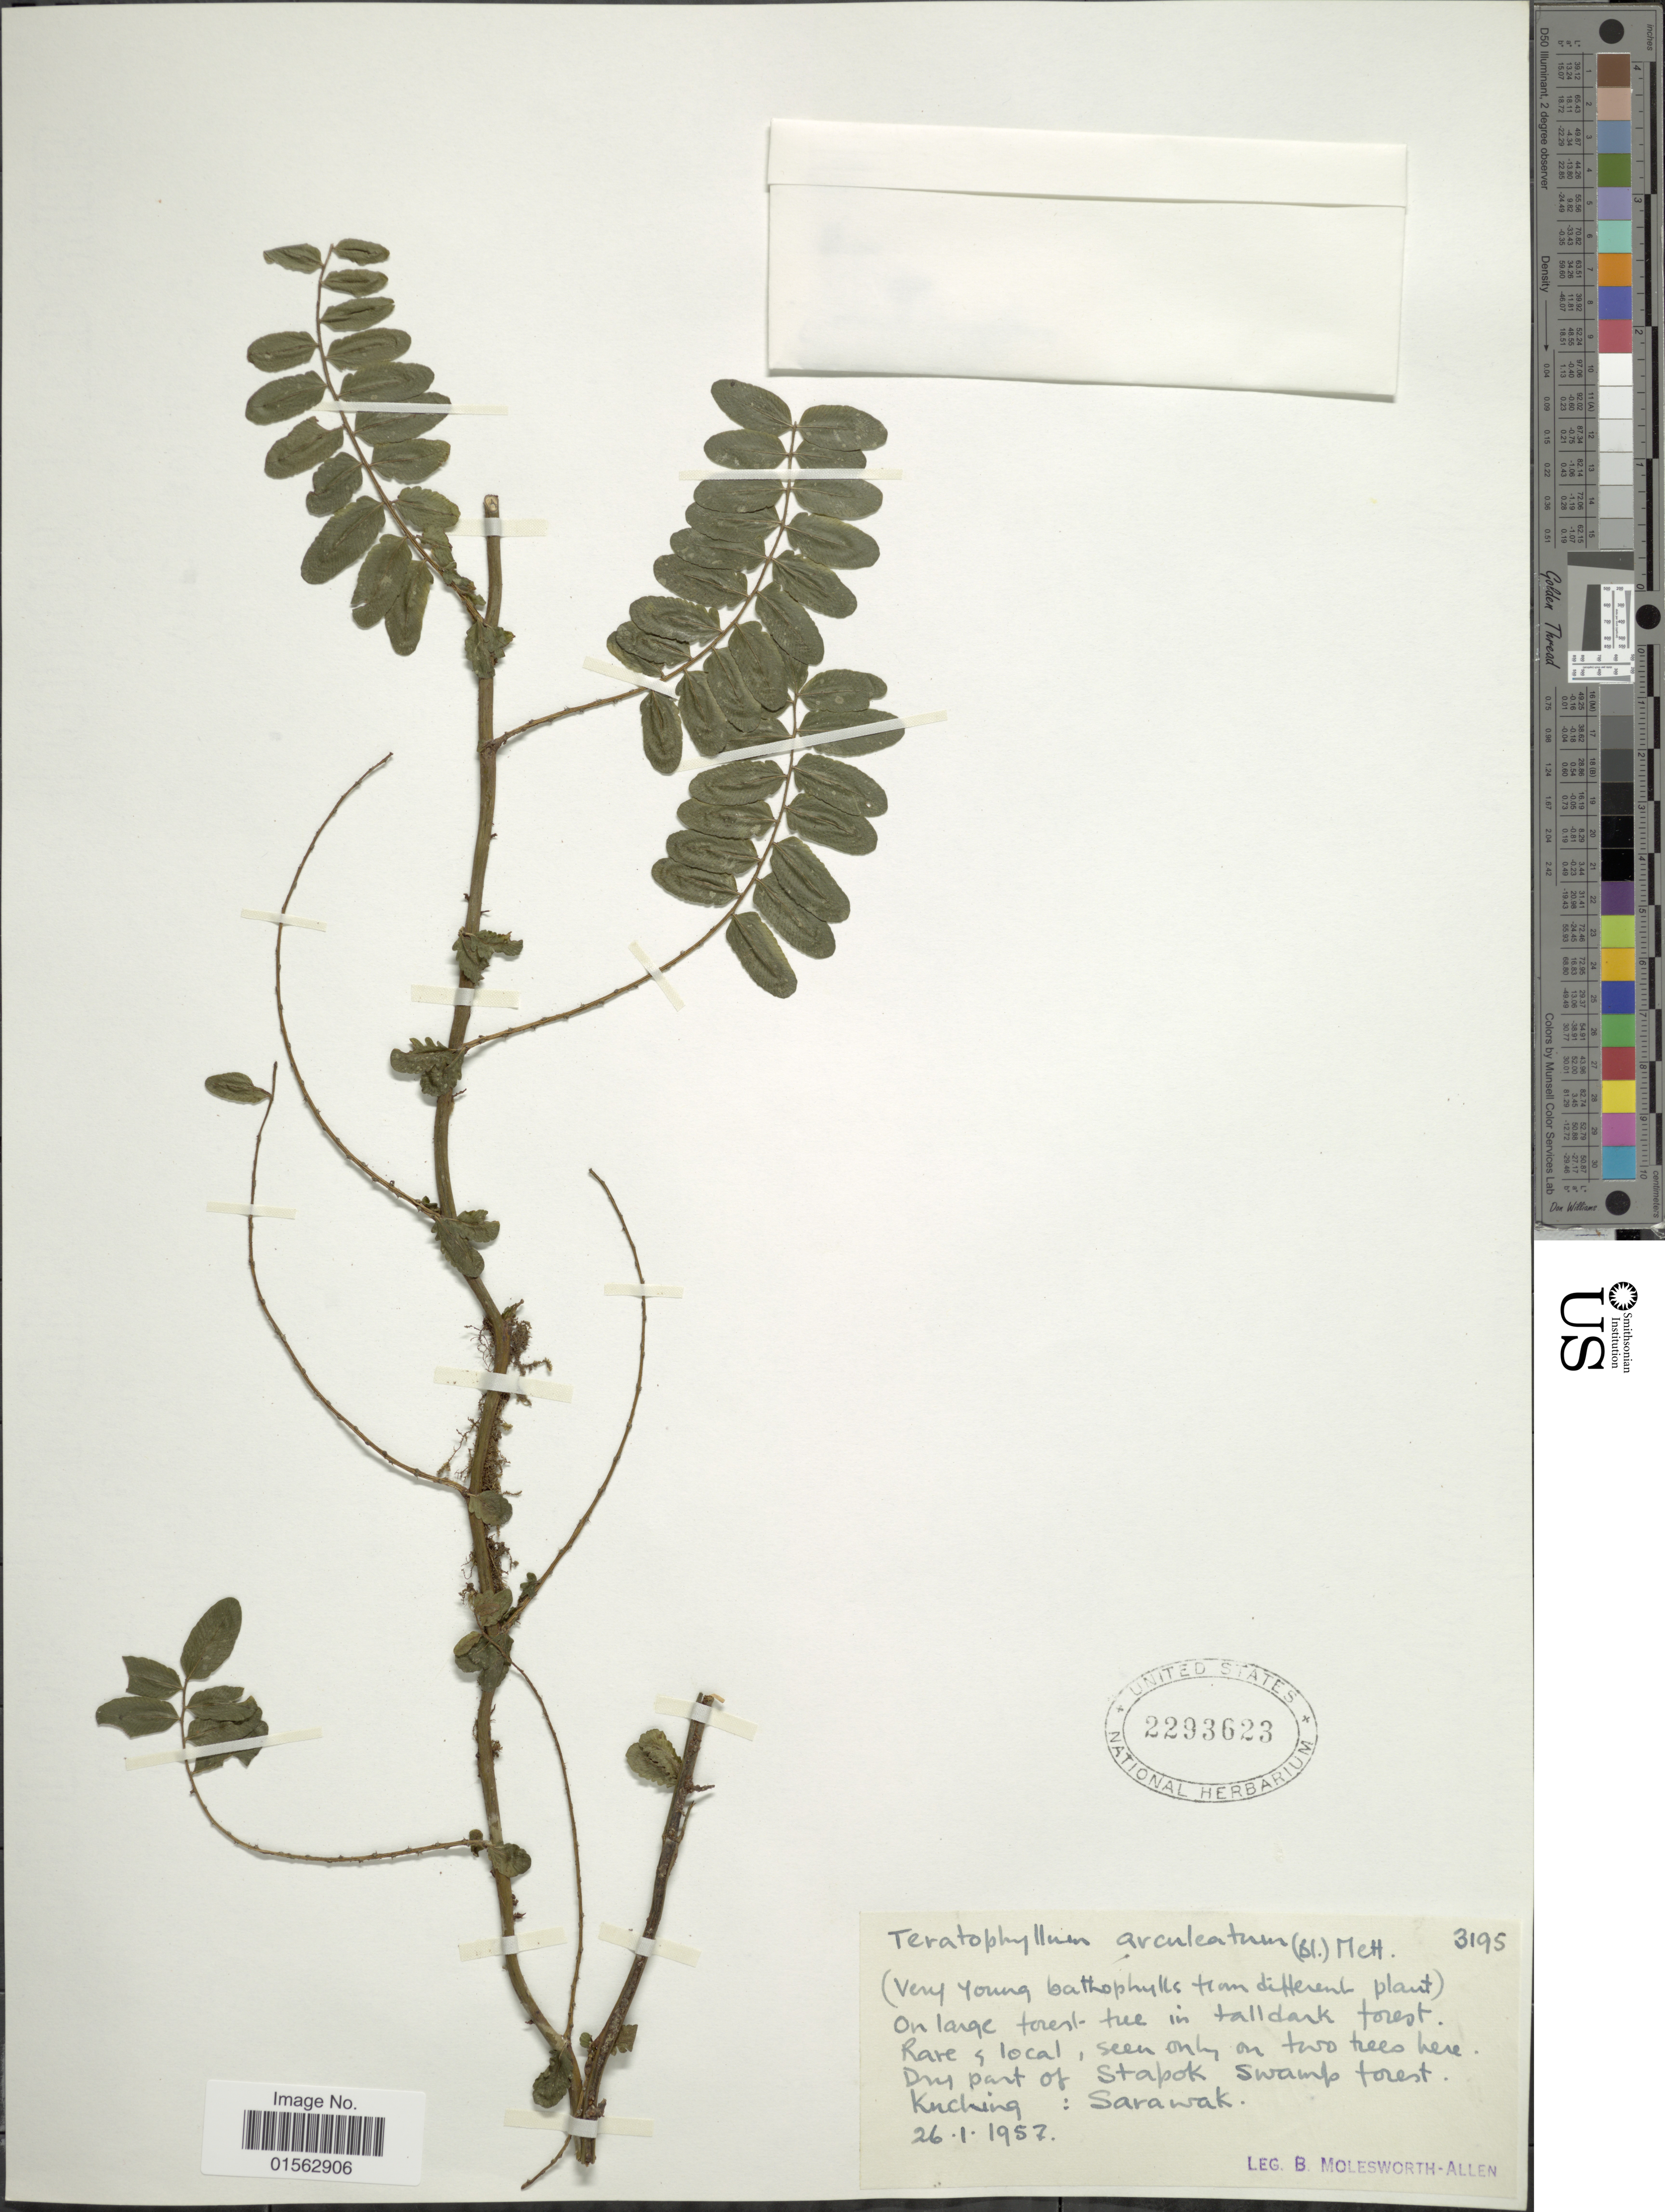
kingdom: Plantae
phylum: Tracheophyta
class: Polypodiopsida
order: Polypodiales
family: Dryopteridaceae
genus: Teratophyllum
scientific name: Teratophyllum aculeatum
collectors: B. E. G. Molesworth-Allen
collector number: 3195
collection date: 1957-01-26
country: Malaysia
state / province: Sarawak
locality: Dry part of Stapok swamp forest, Kuching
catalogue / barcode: US 2293623